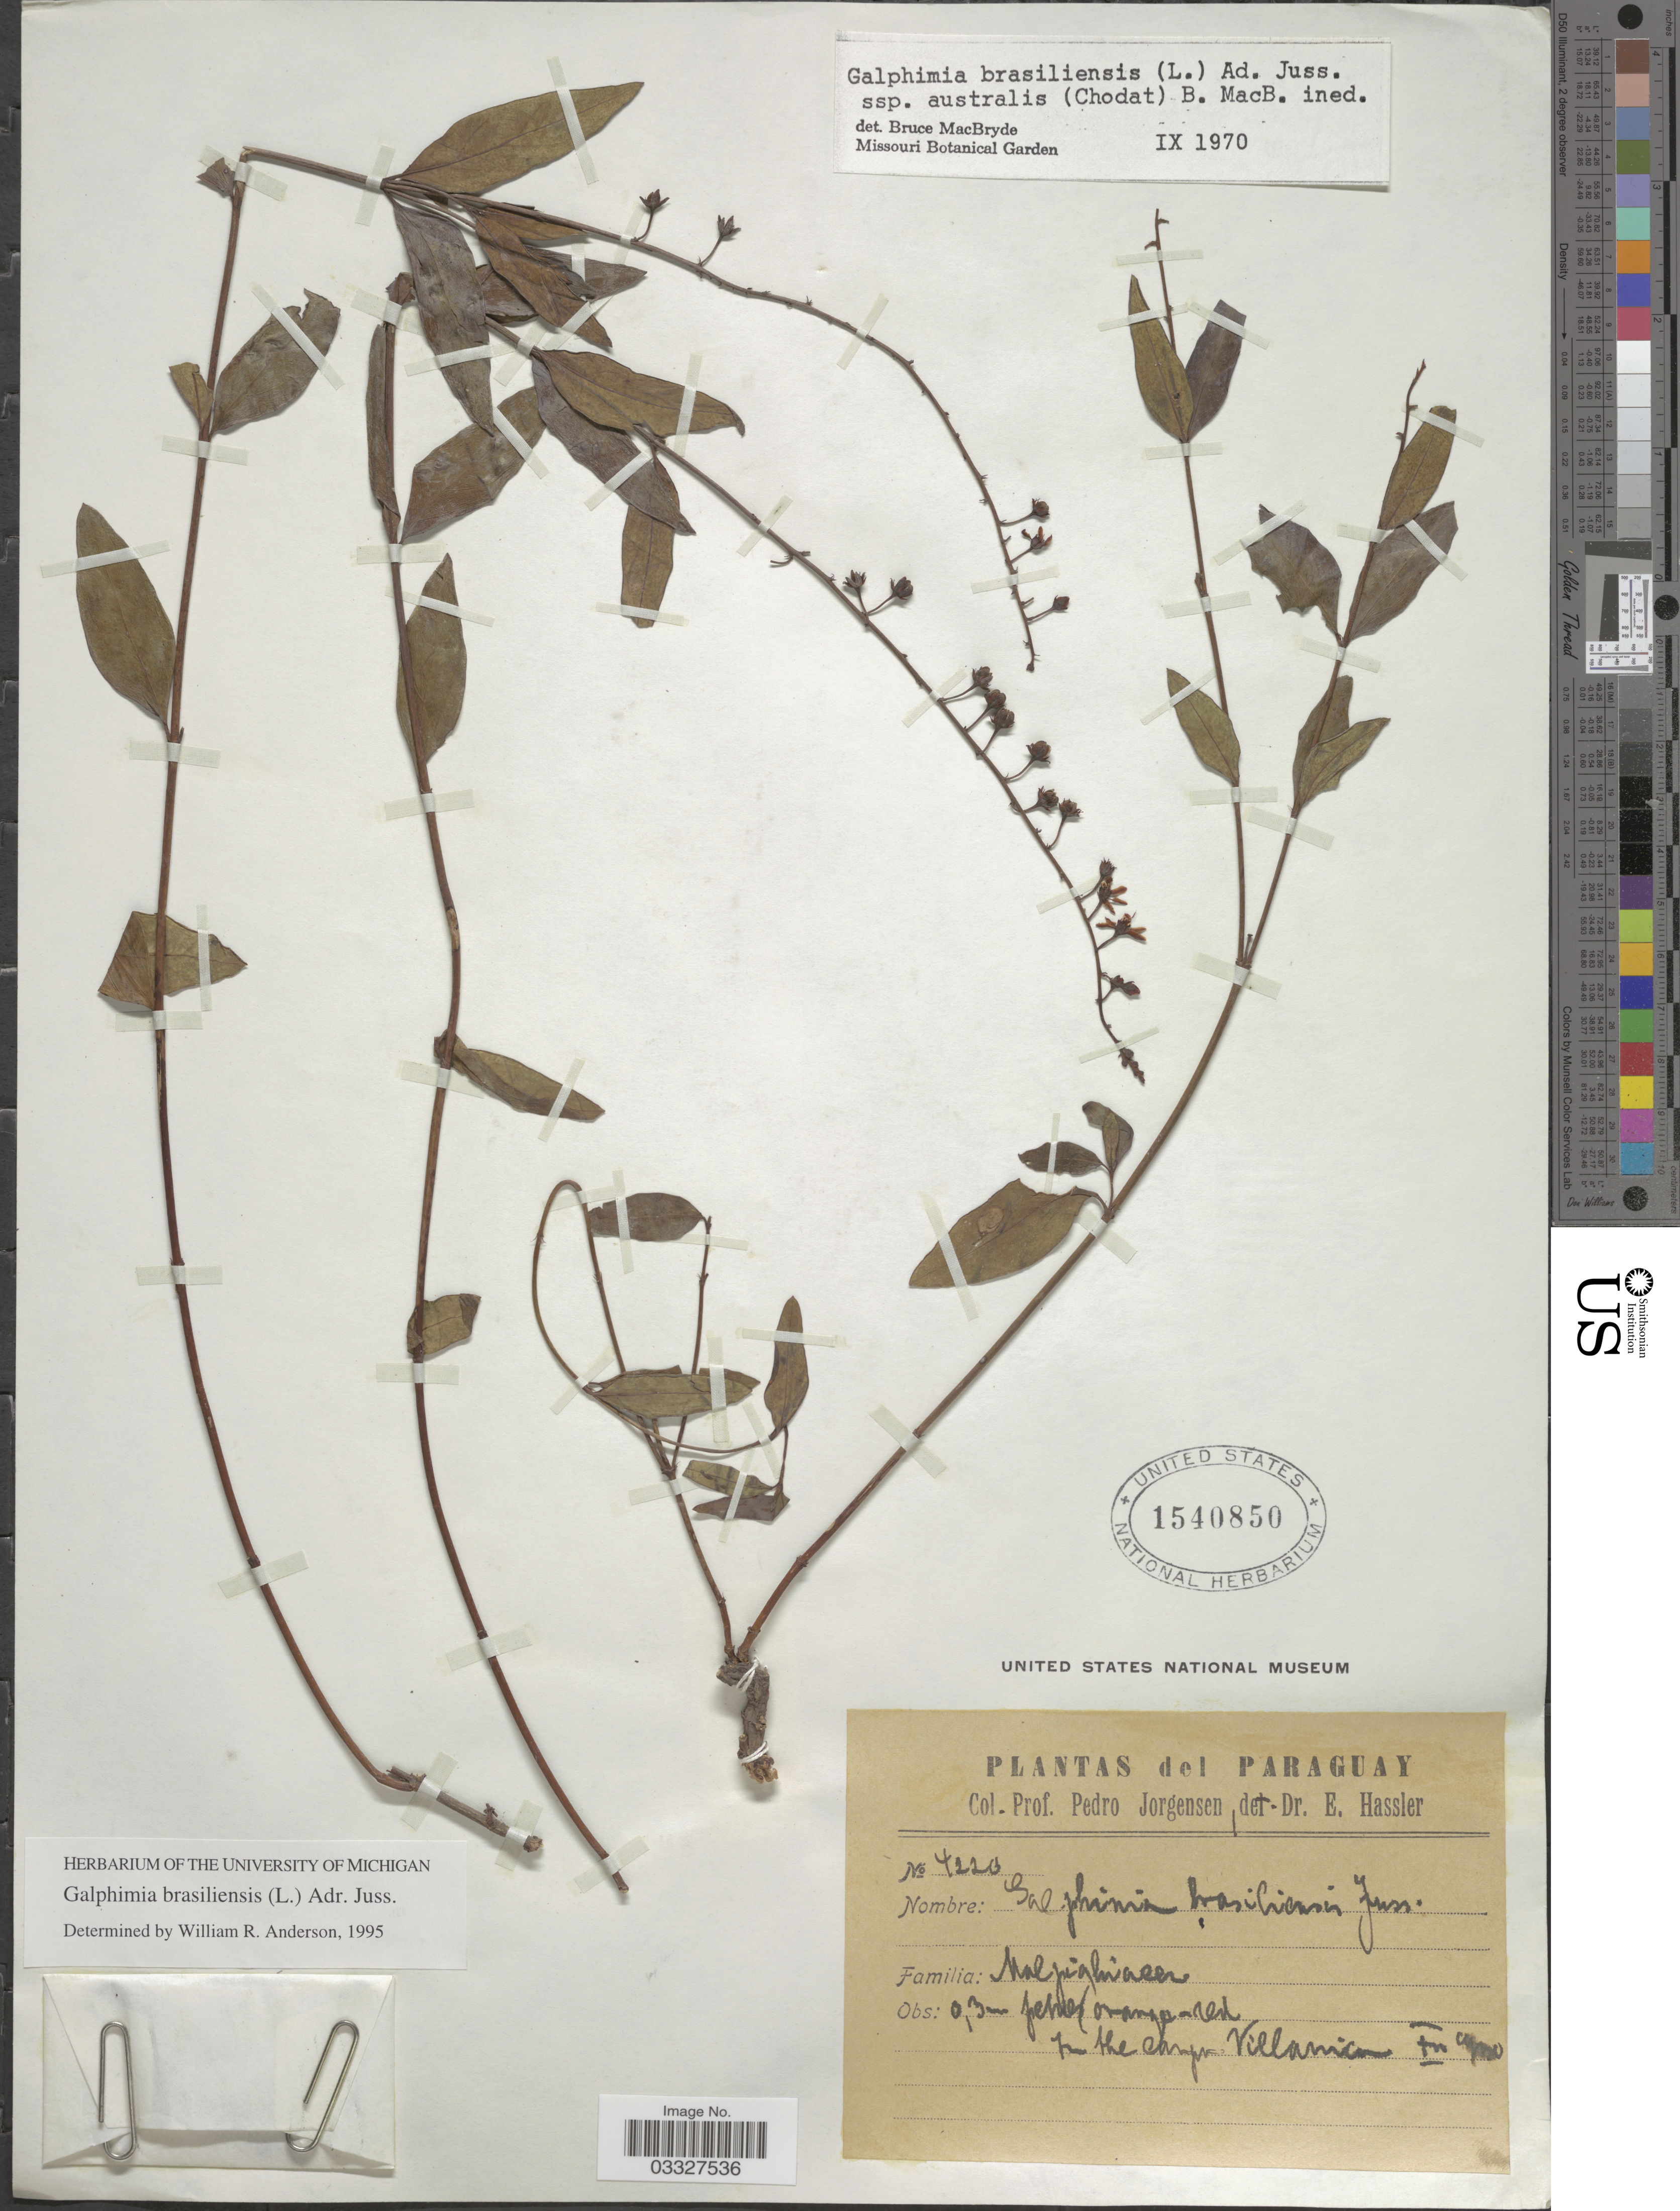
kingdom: Plantae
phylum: Tracheophyta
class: Magnoliopsida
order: Malpighiales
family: Malpighiaceae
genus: Galphimia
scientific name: Galphimia australis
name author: Chodat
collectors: P. Jörgensen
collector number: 4220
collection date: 1930-12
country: Paraguay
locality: In the campo Villarrica.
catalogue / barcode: US 1540850